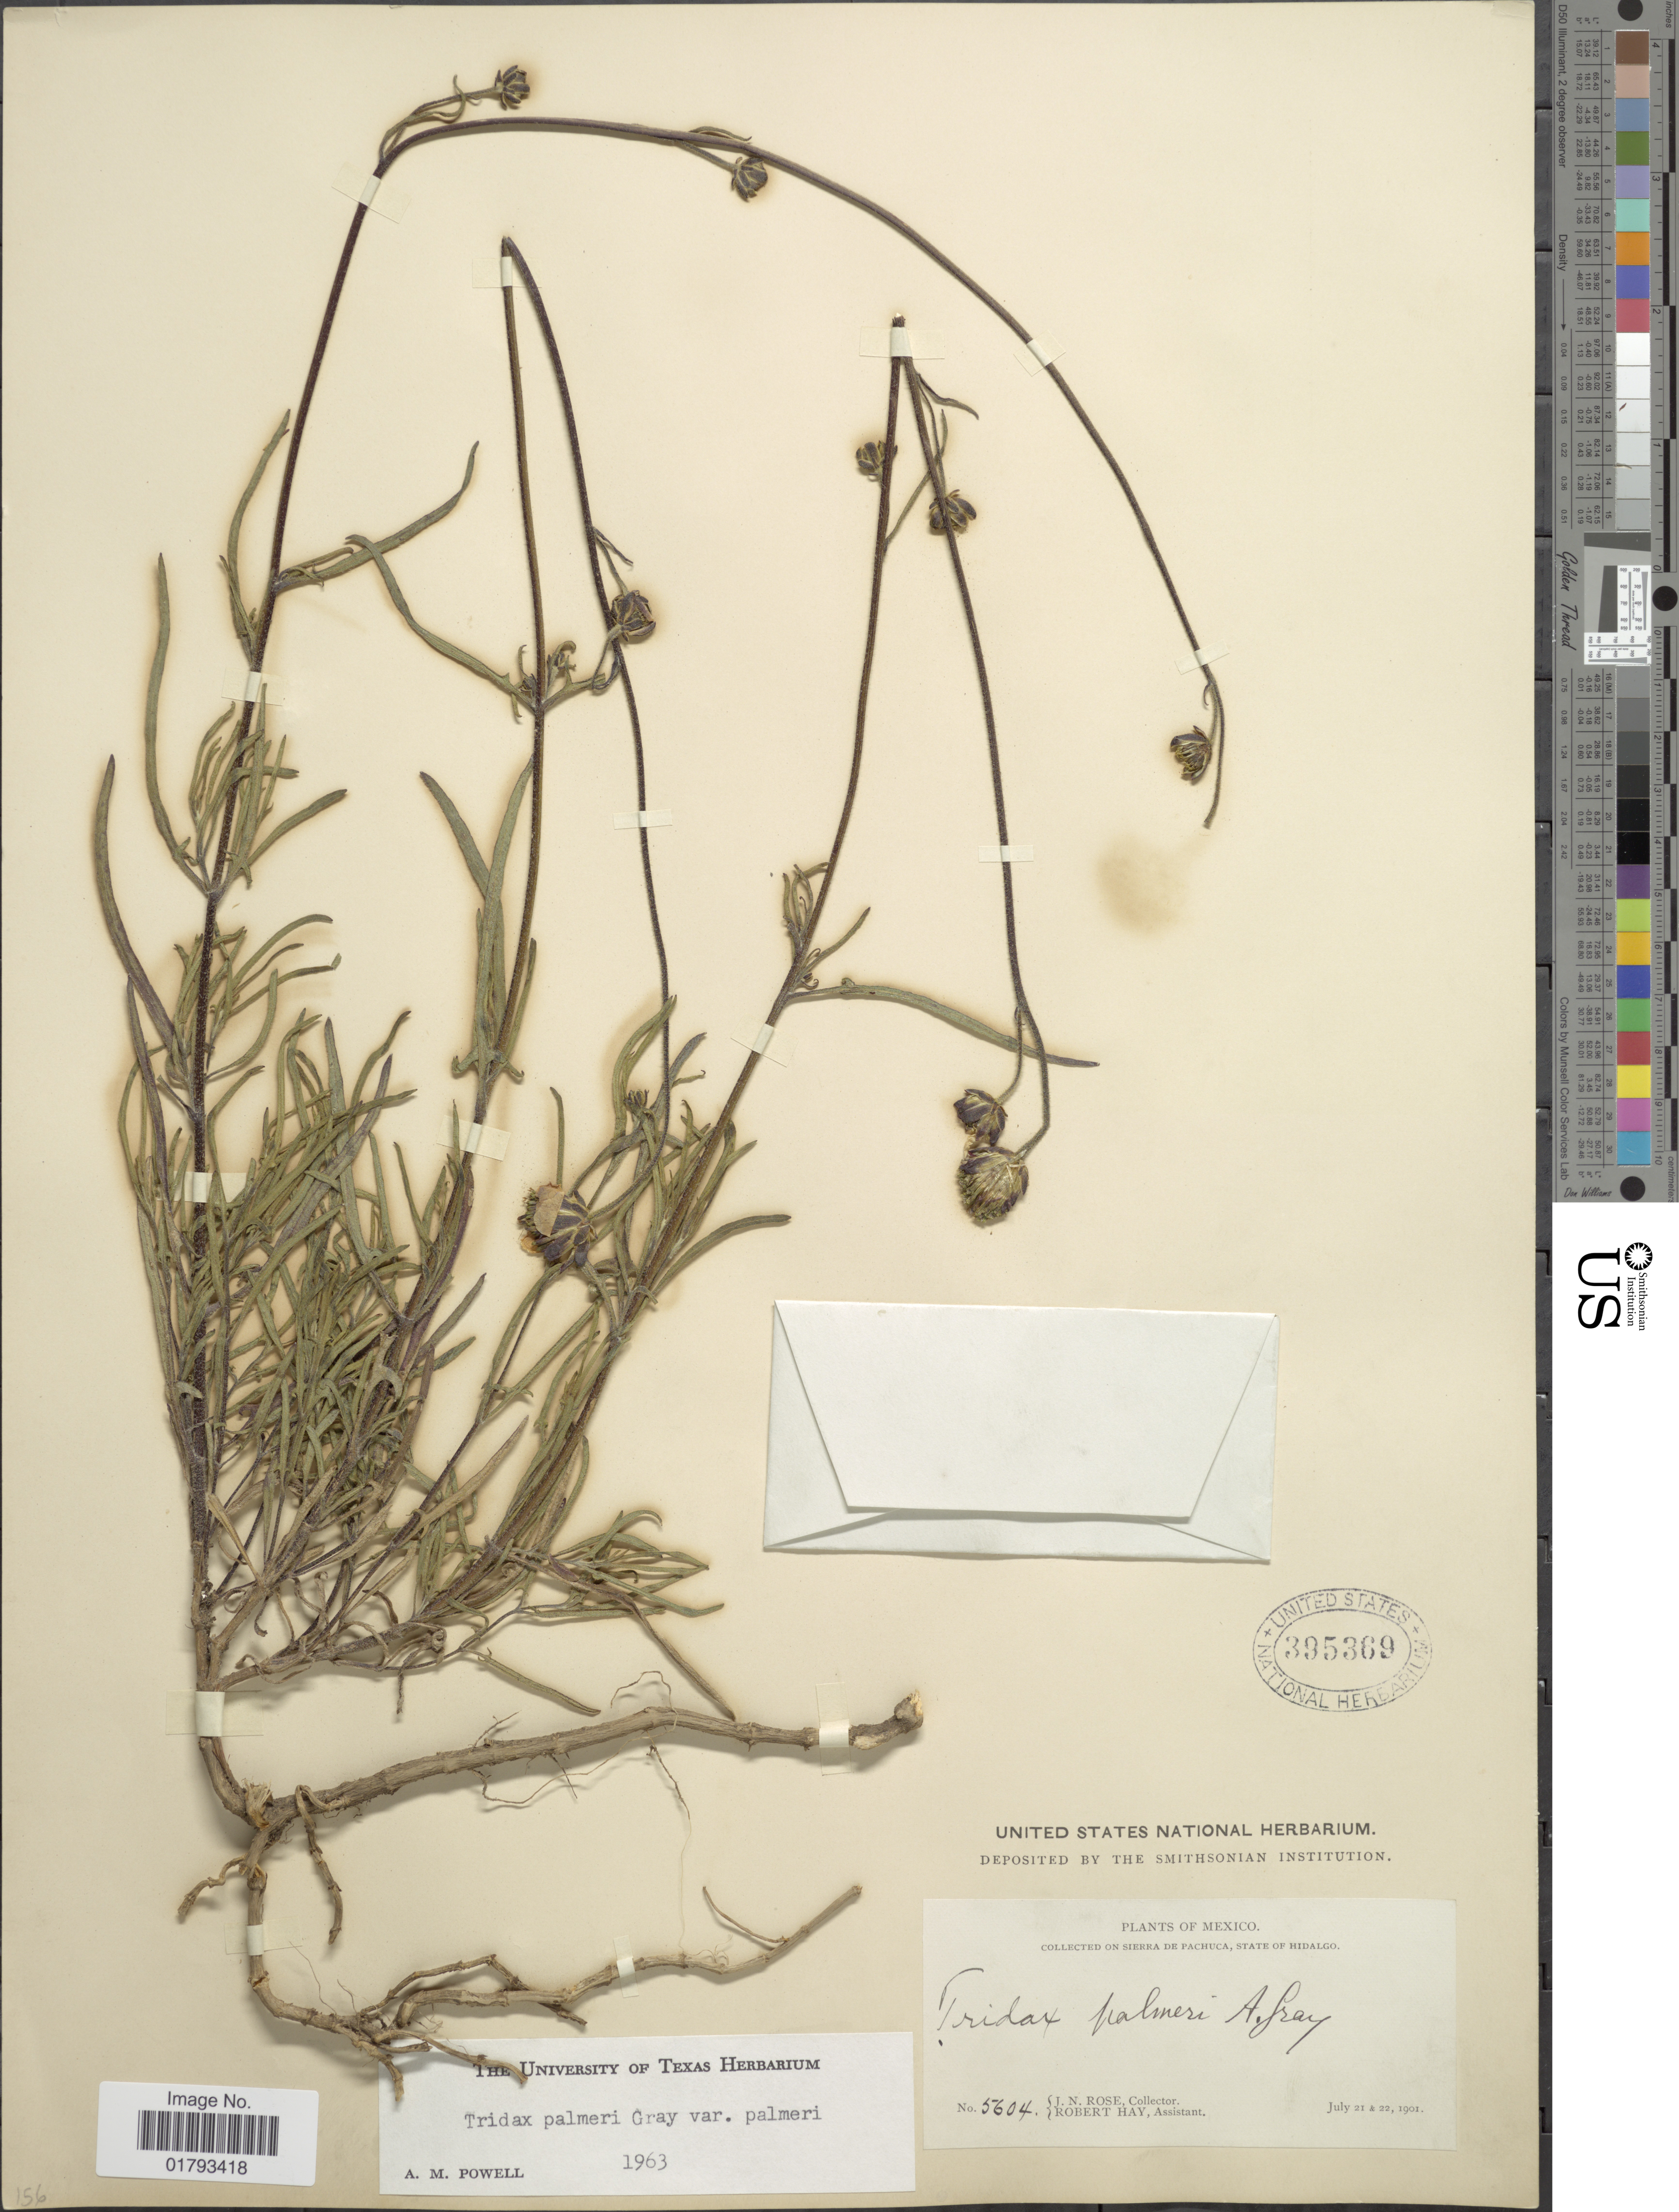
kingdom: Plantae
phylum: Tracheophyta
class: Magnoliopsida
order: Asterales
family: Asteraceae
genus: Tridax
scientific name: Tridax palmeri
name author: A. Gray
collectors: J. N. Rose & R. H. Hay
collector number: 5604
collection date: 1901-07-21/1901-07-22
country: Mexico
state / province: Hidalgo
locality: Sierra de Pachuca, State of Hidalgo.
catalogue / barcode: US 395369